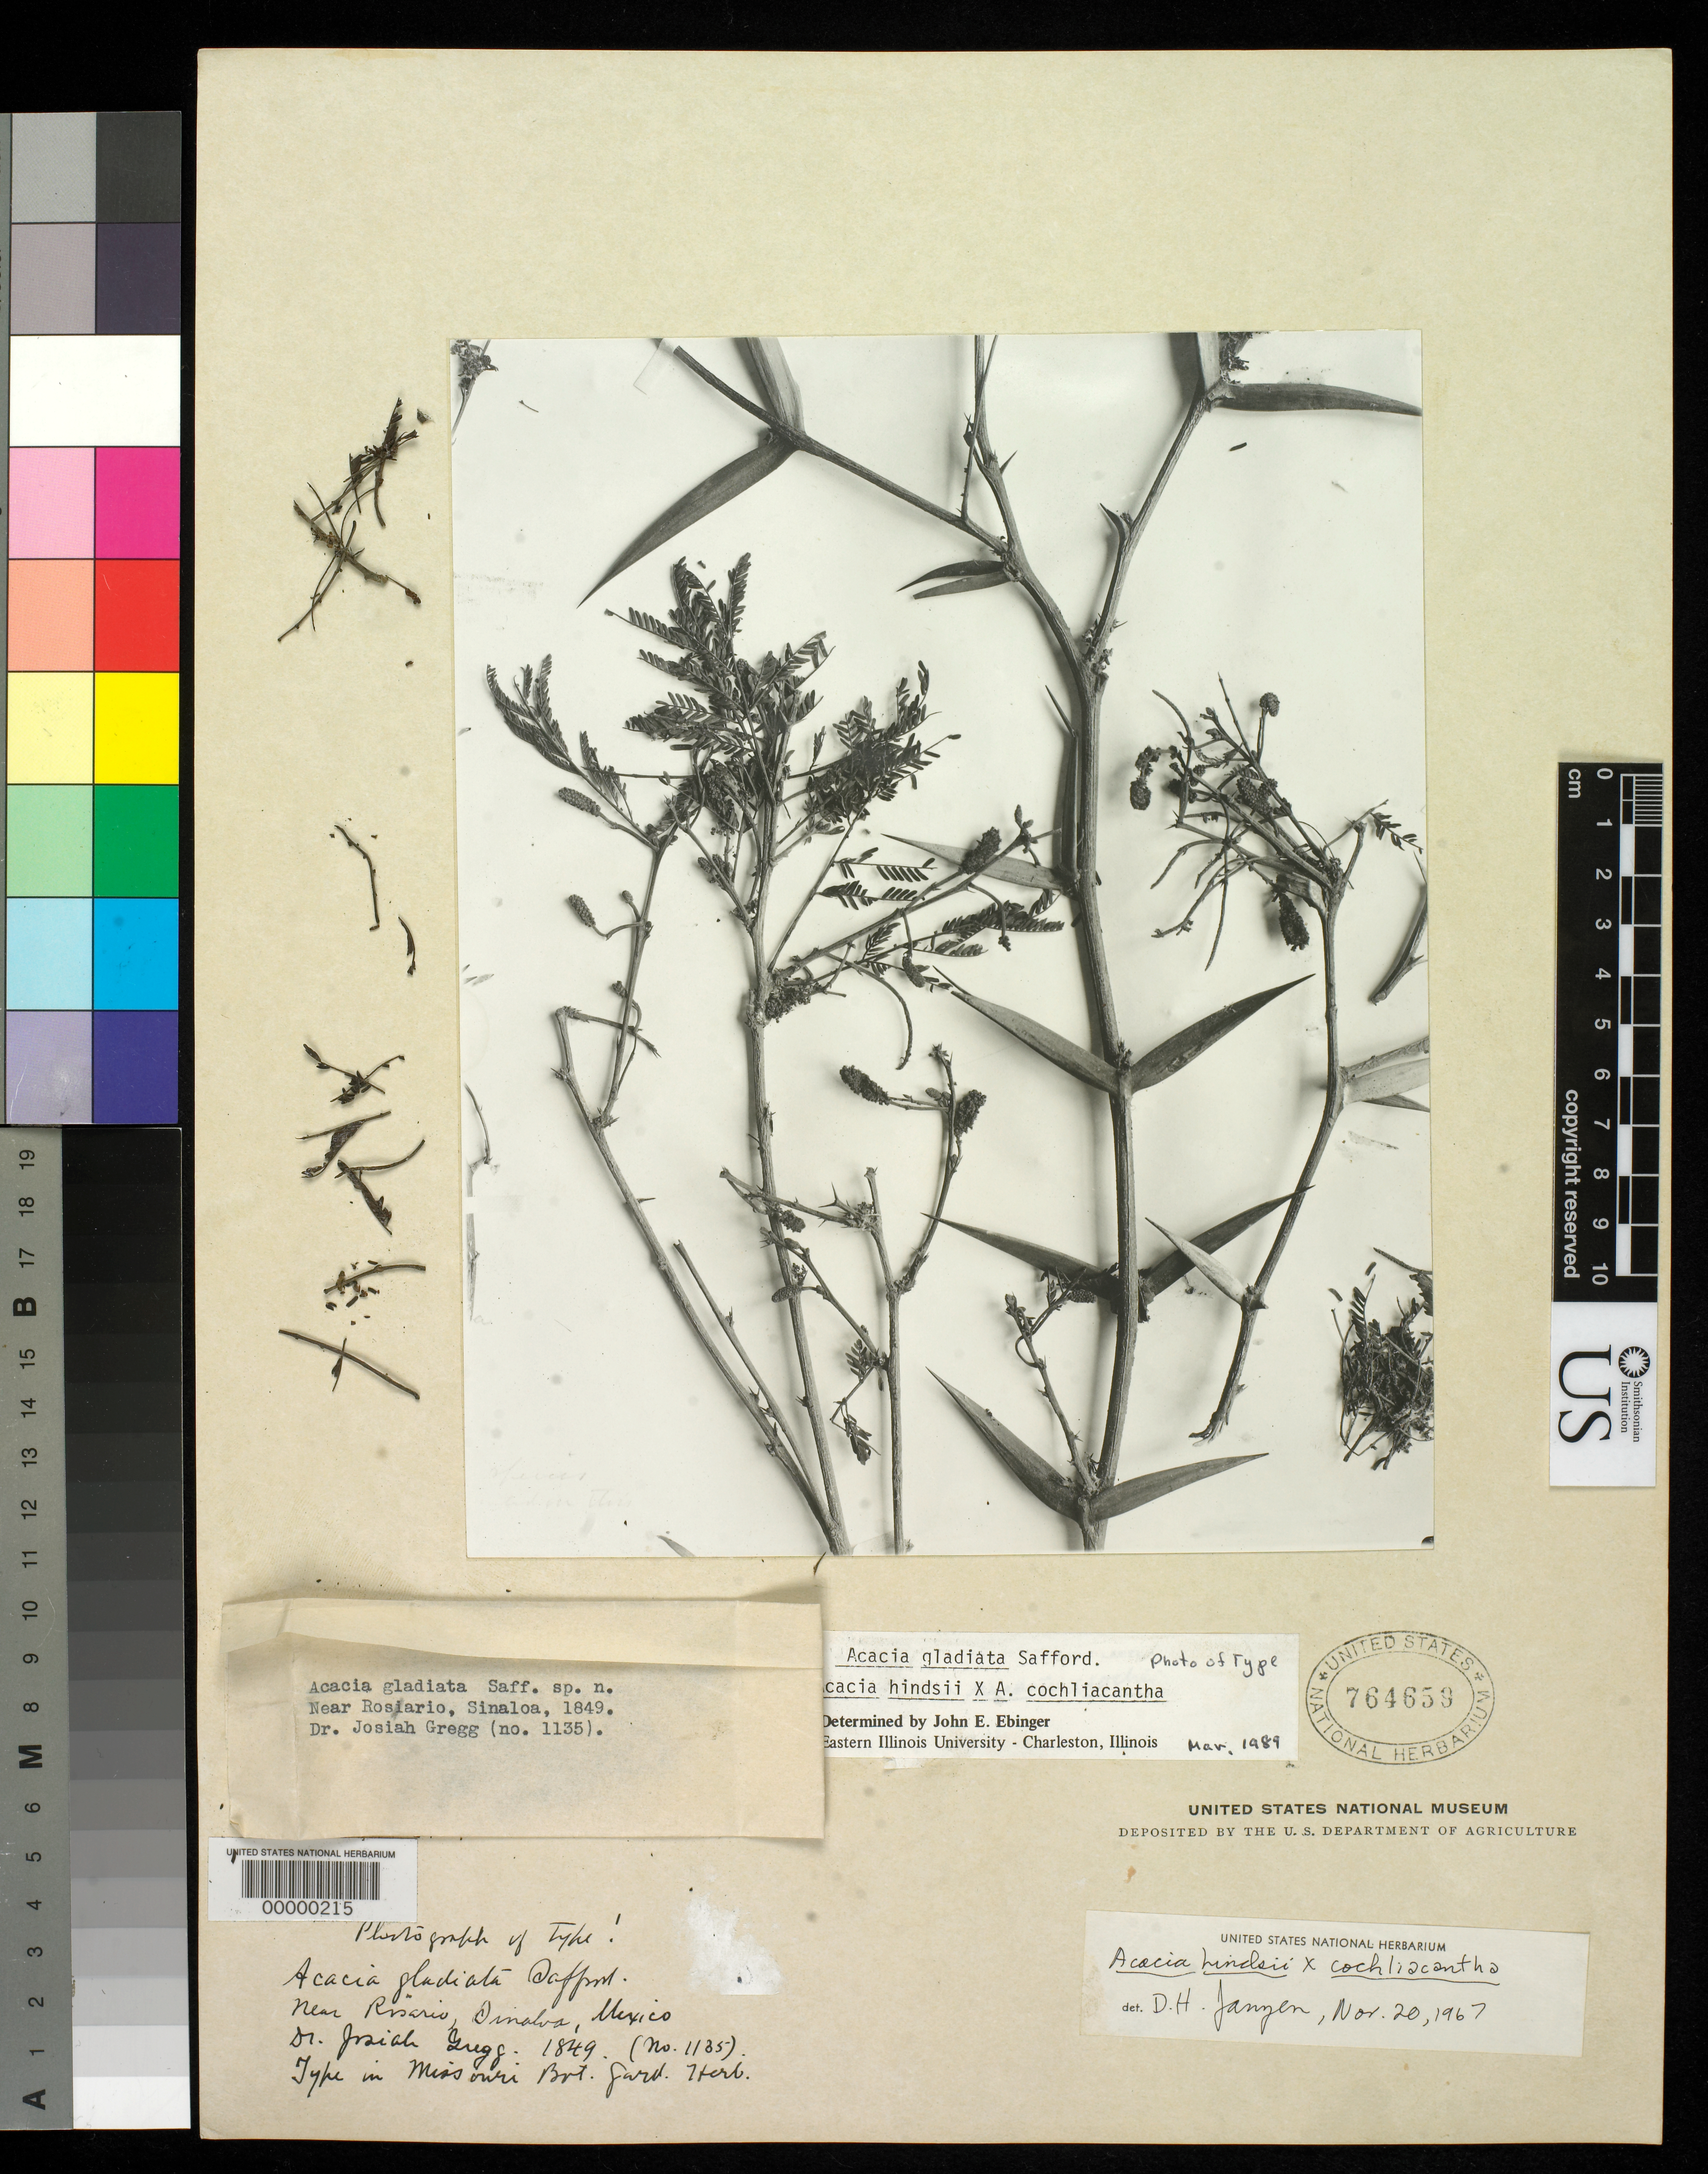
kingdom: Plantae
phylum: Tracheophyta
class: Magnoliopsida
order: Fabales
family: Fabaceae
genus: Acacia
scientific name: Acacia gladiata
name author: Saff.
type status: Isotype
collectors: J. Gregg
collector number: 1135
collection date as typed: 1849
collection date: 1849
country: Mexico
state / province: Sinaloa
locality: Rosario.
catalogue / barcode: US 764659